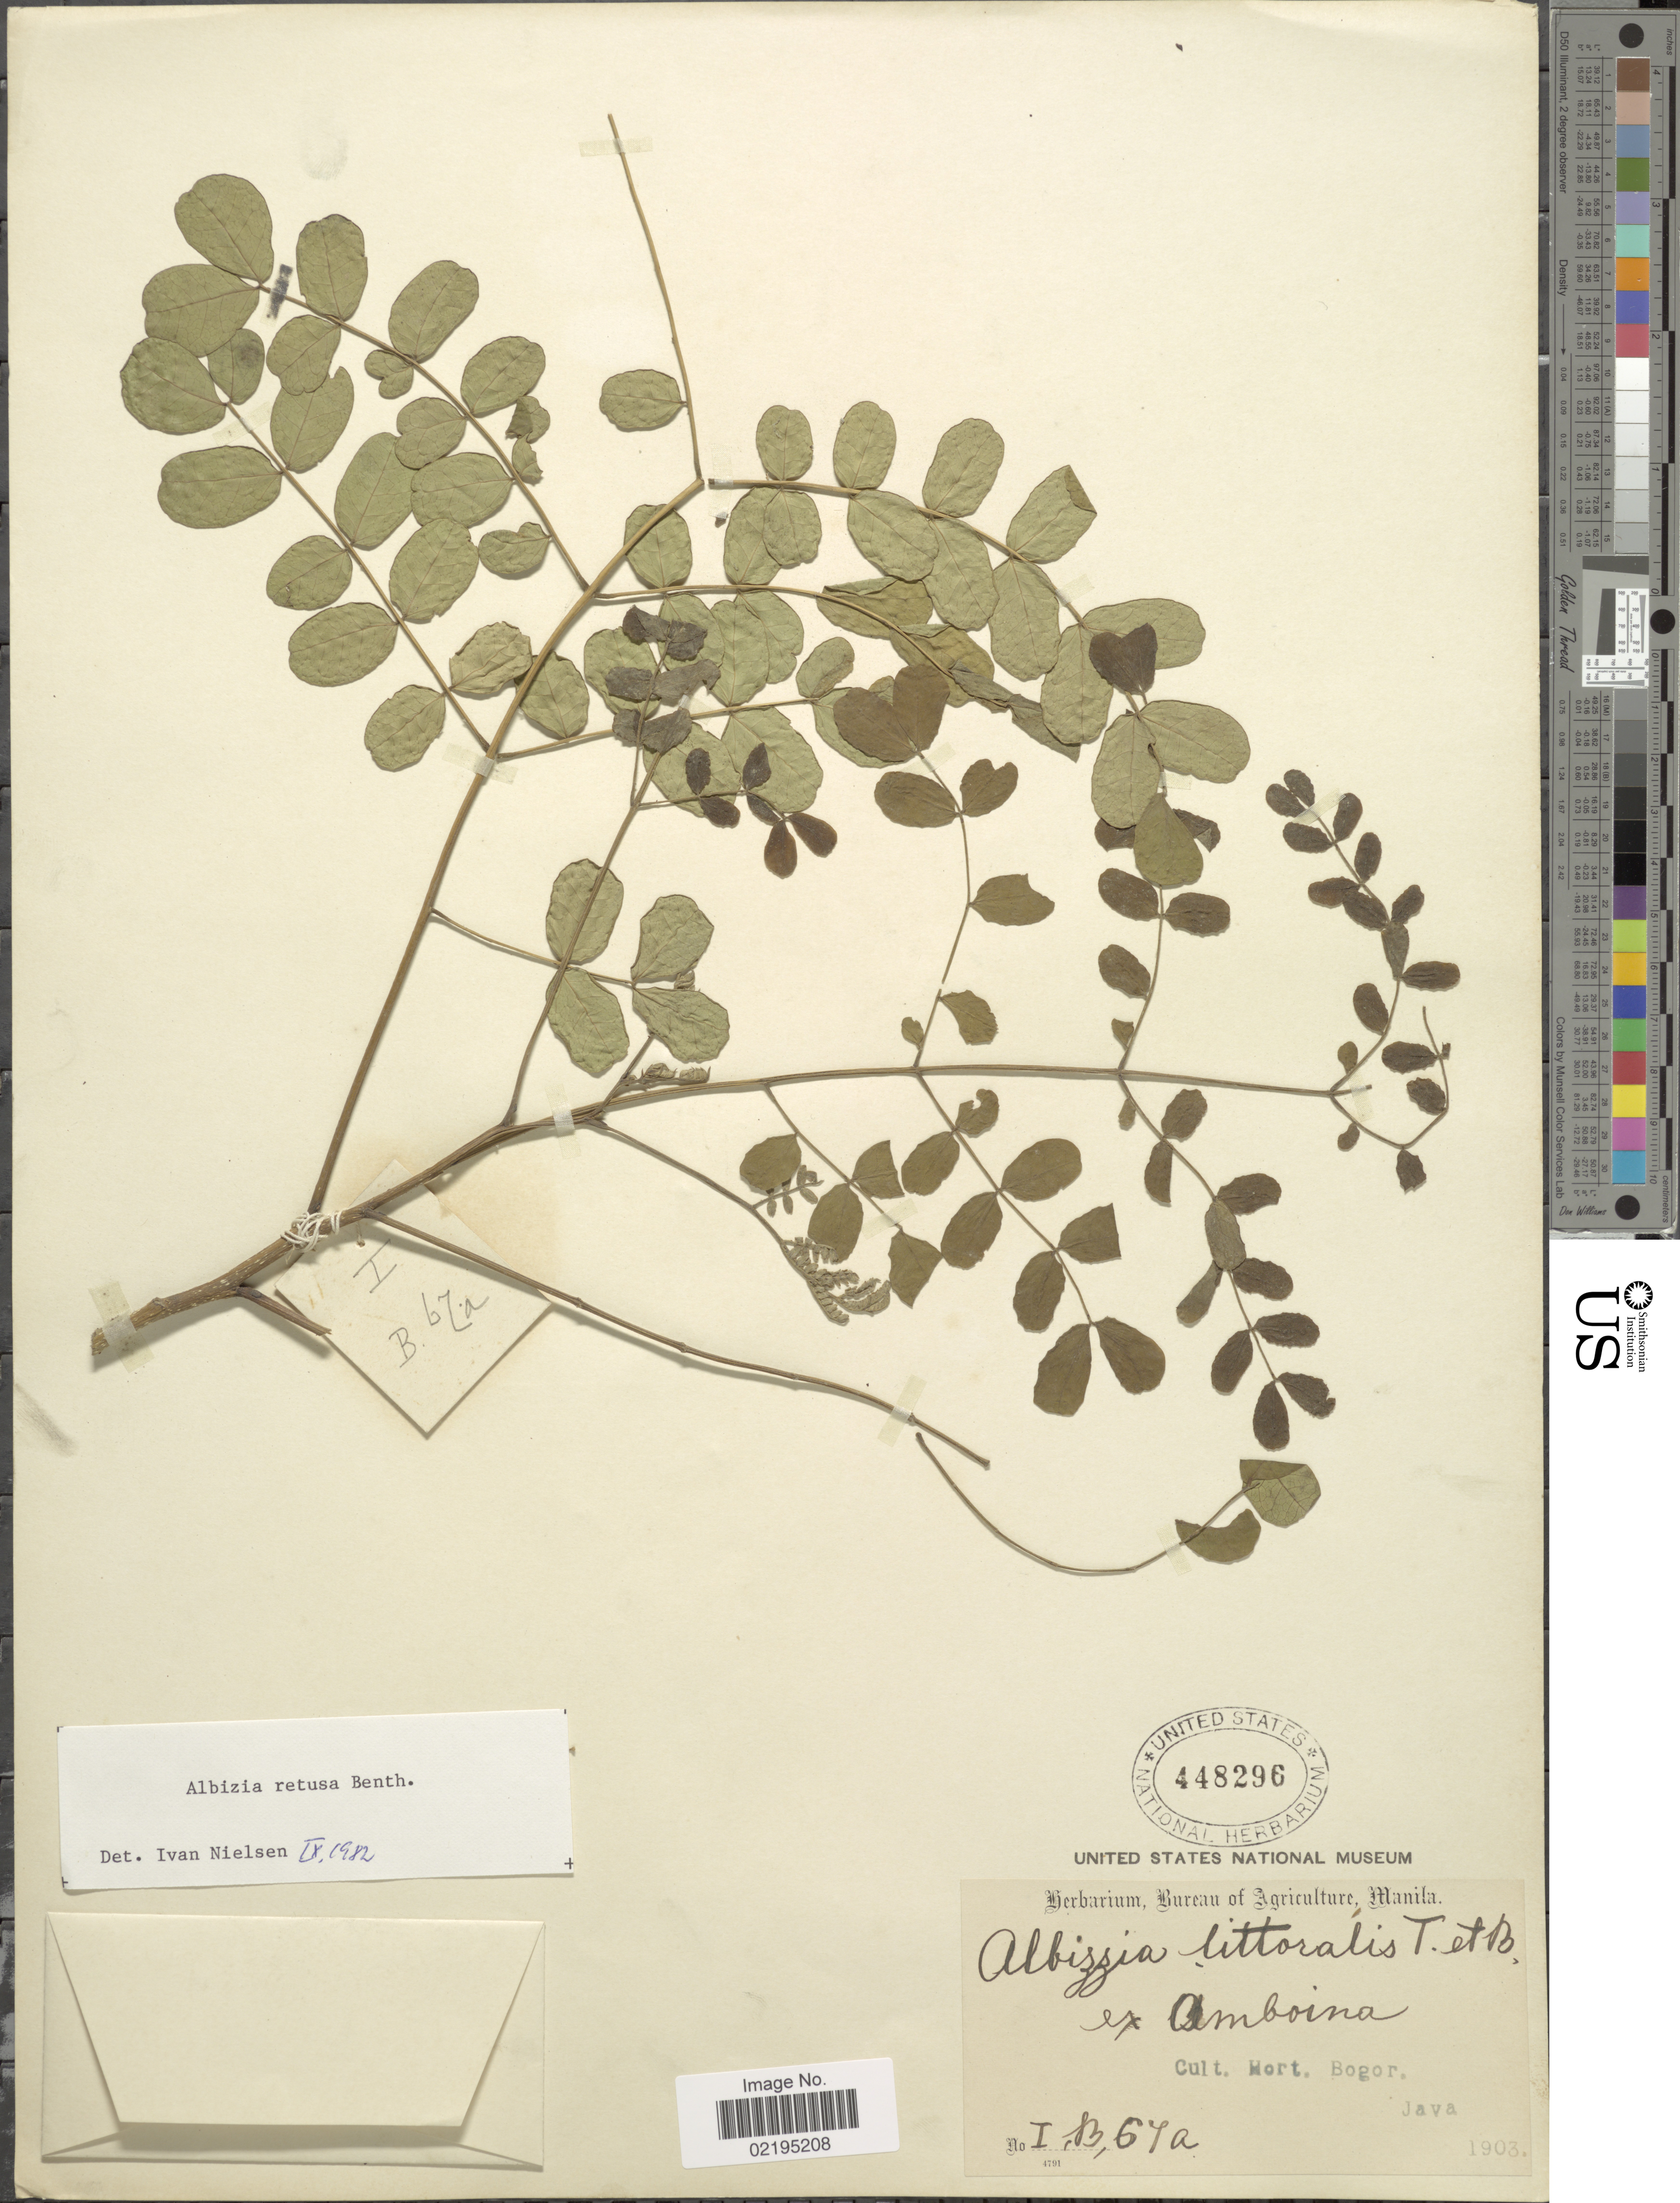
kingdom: Plantae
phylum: Tracheophyta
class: Magnoliopsida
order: Fabales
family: Fabaceae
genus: Albizia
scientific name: Albizia retusa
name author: Benth.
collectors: ex Herb. Bur. Agric. Manila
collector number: IB67a*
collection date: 1903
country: Indonesia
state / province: Java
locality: Ex. Amboina [interpreted]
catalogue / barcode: US 448296